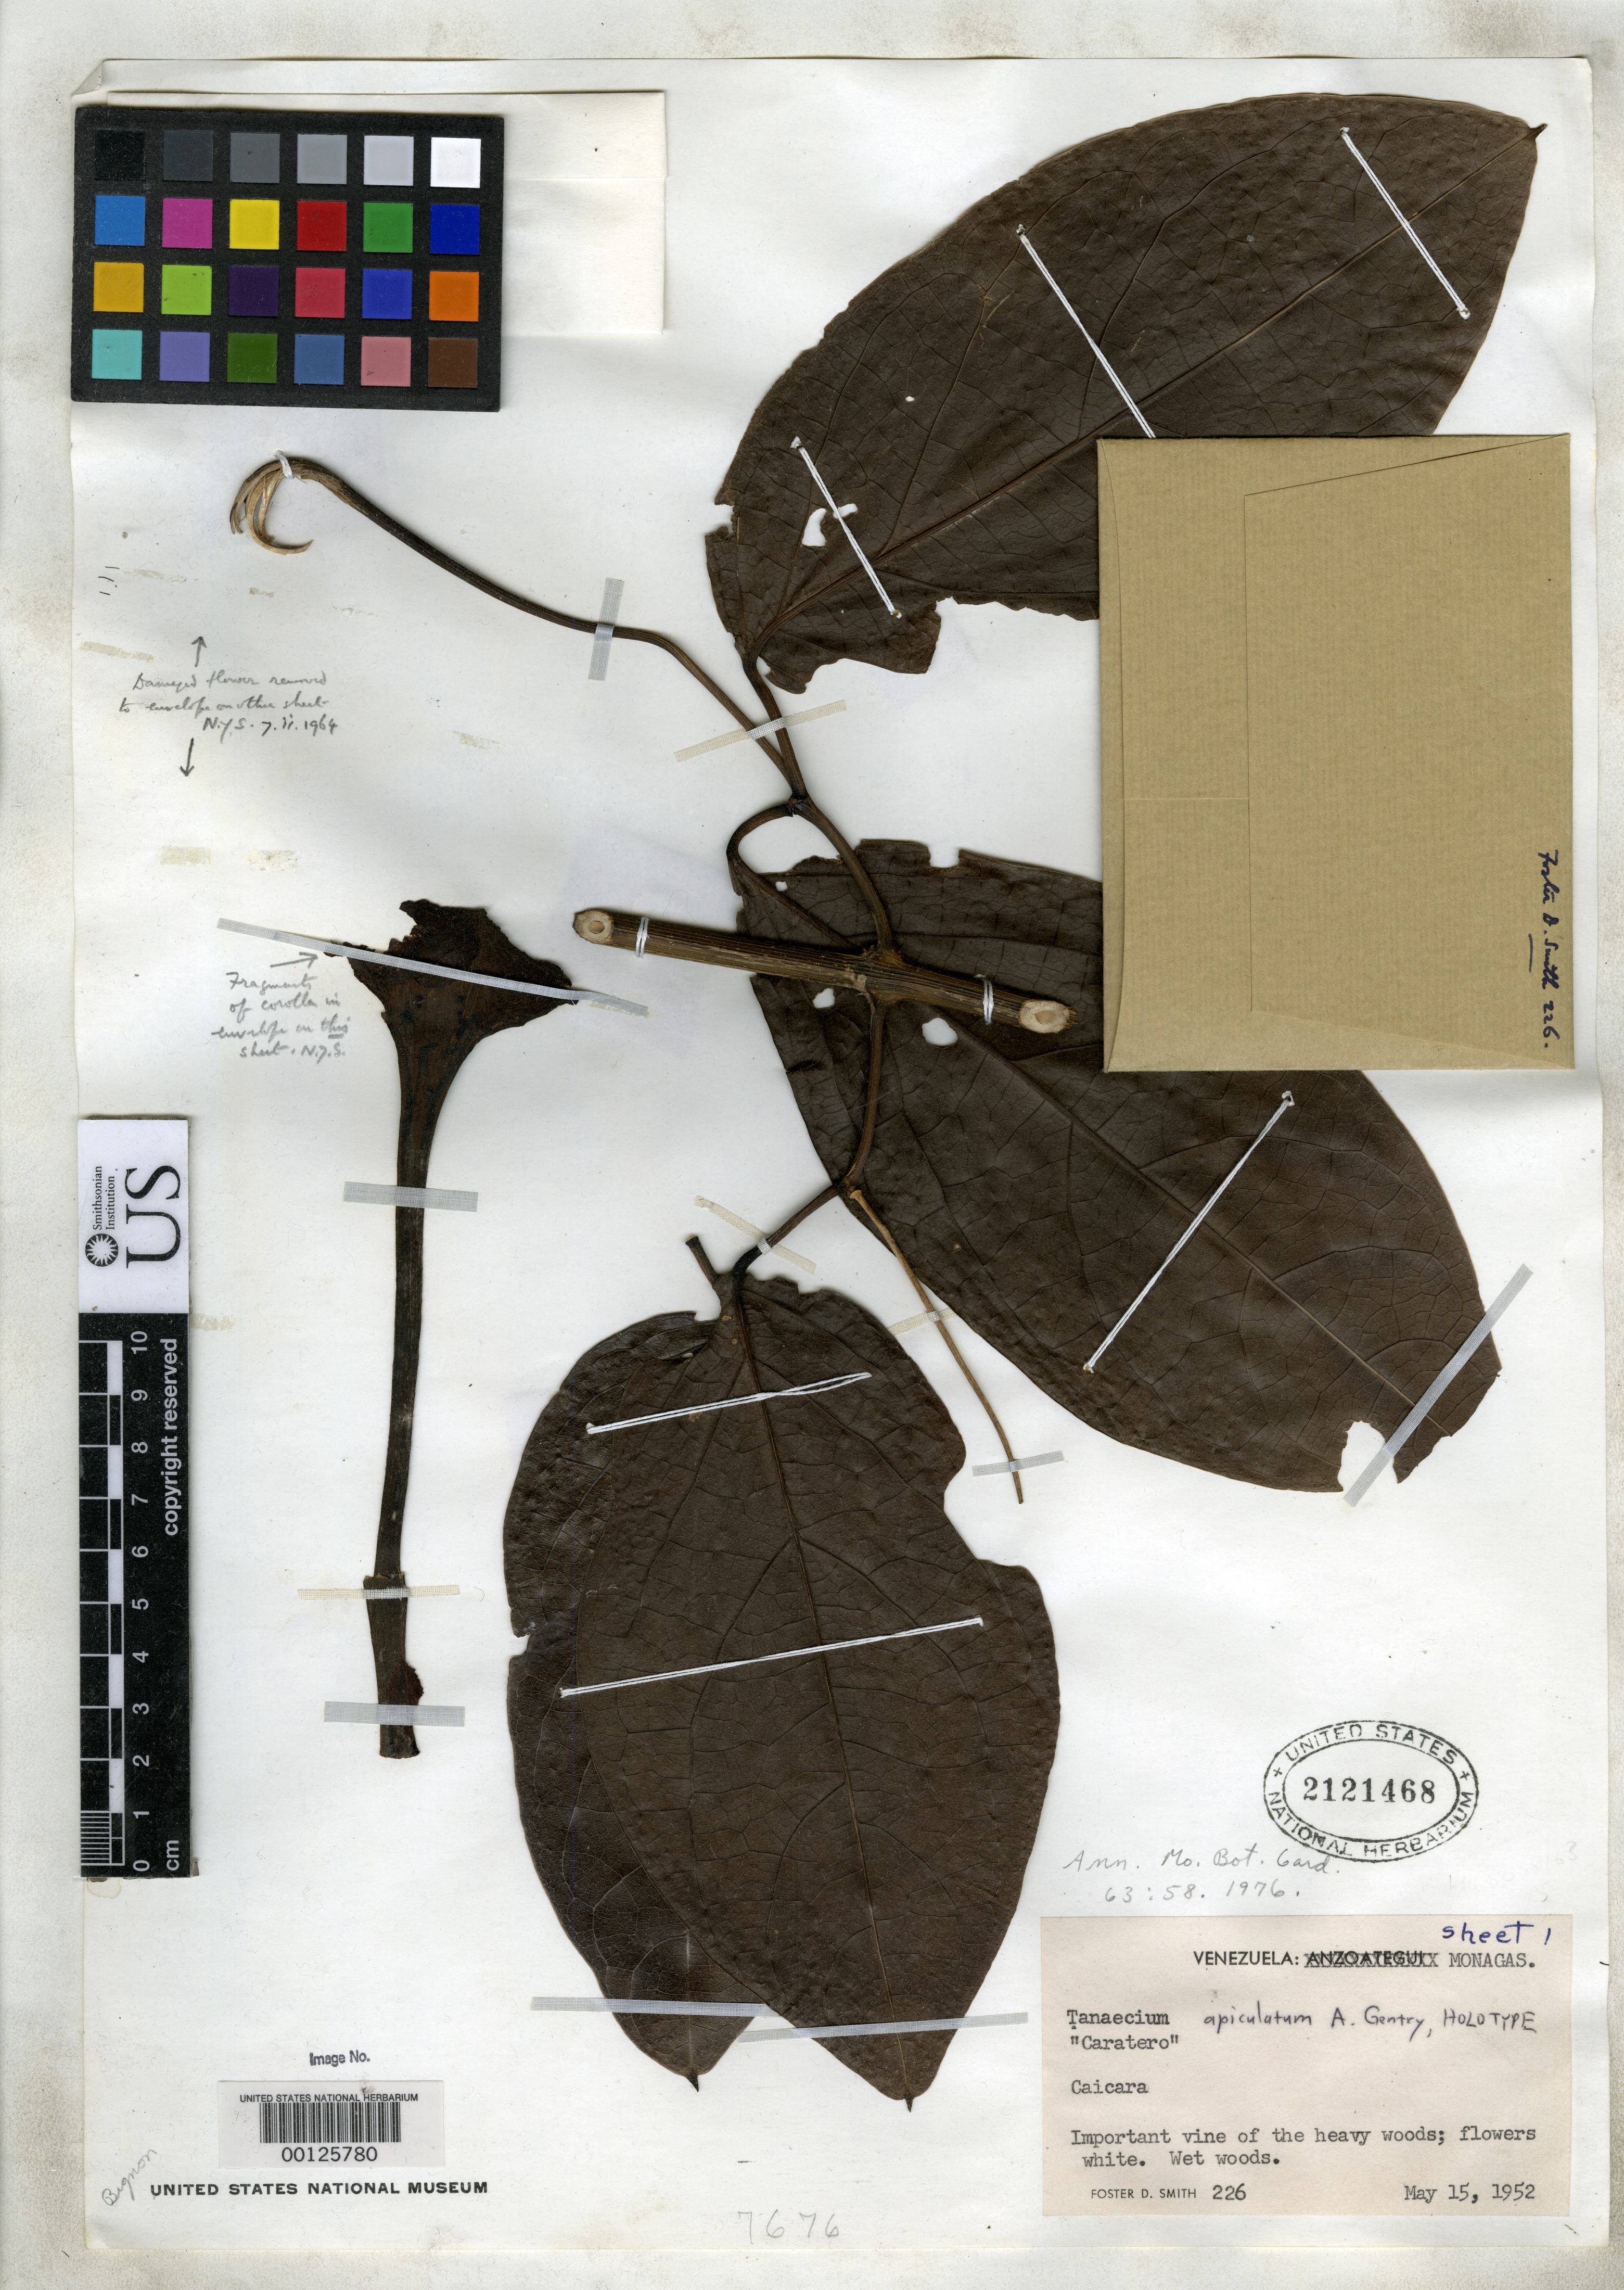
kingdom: Plantae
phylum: Tracheophyta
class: Magnoliopsida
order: Lamiales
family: Bignoniaceae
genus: Tanaecium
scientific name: Tanaecium apiculatum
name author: A.H. Gentry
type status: Holotype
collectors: F. Smith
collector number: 226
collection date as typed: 15 May 1952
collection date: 1952-05-15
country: Venezuela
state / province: Monagas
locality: Caicara.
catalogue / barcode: US 2121468